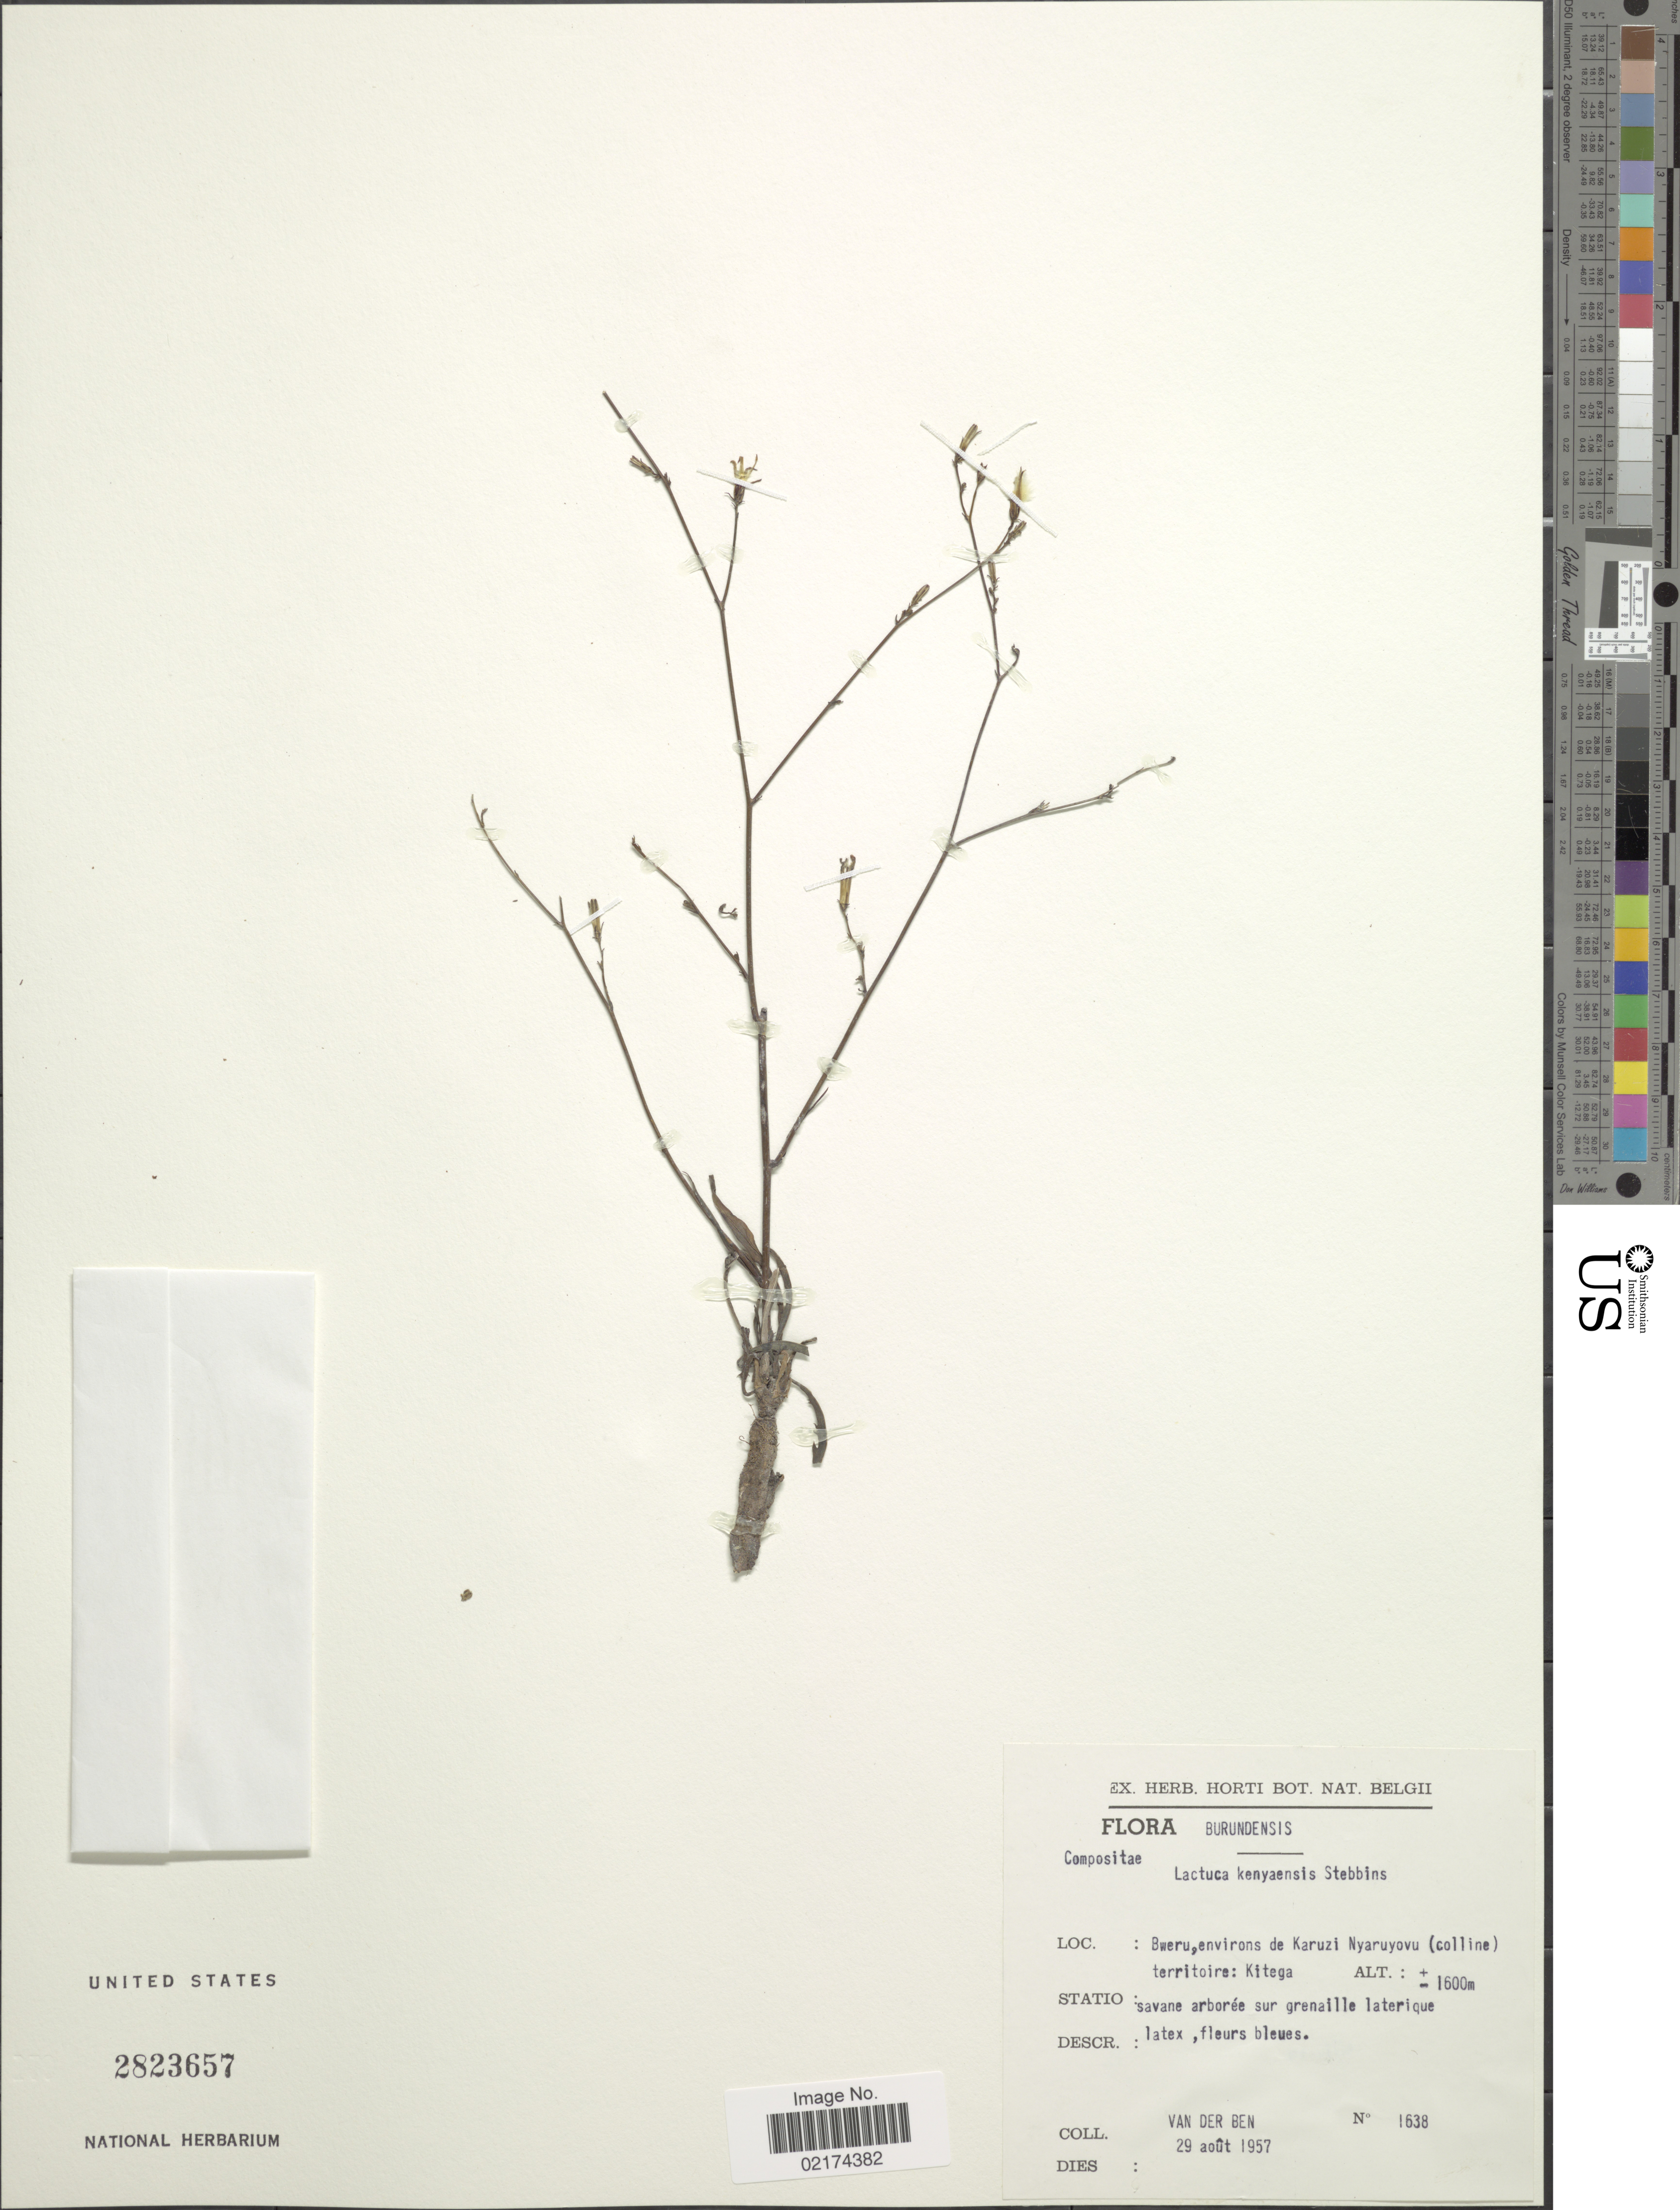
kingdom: Plantae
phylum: Tracheophyta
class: Magnoliopsida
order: Asterales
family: Asteraceae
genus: Lactuca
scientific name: Lactuca inermis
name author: Forssk.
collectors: D. Van Der Ben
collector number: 1638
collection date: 1957-08-29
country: Burundi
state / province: Karuzi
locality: Bweru, environs de Karuzi Nyaruyovu (colline), territoire Kitega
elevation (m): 1600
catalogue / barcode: US 2823657